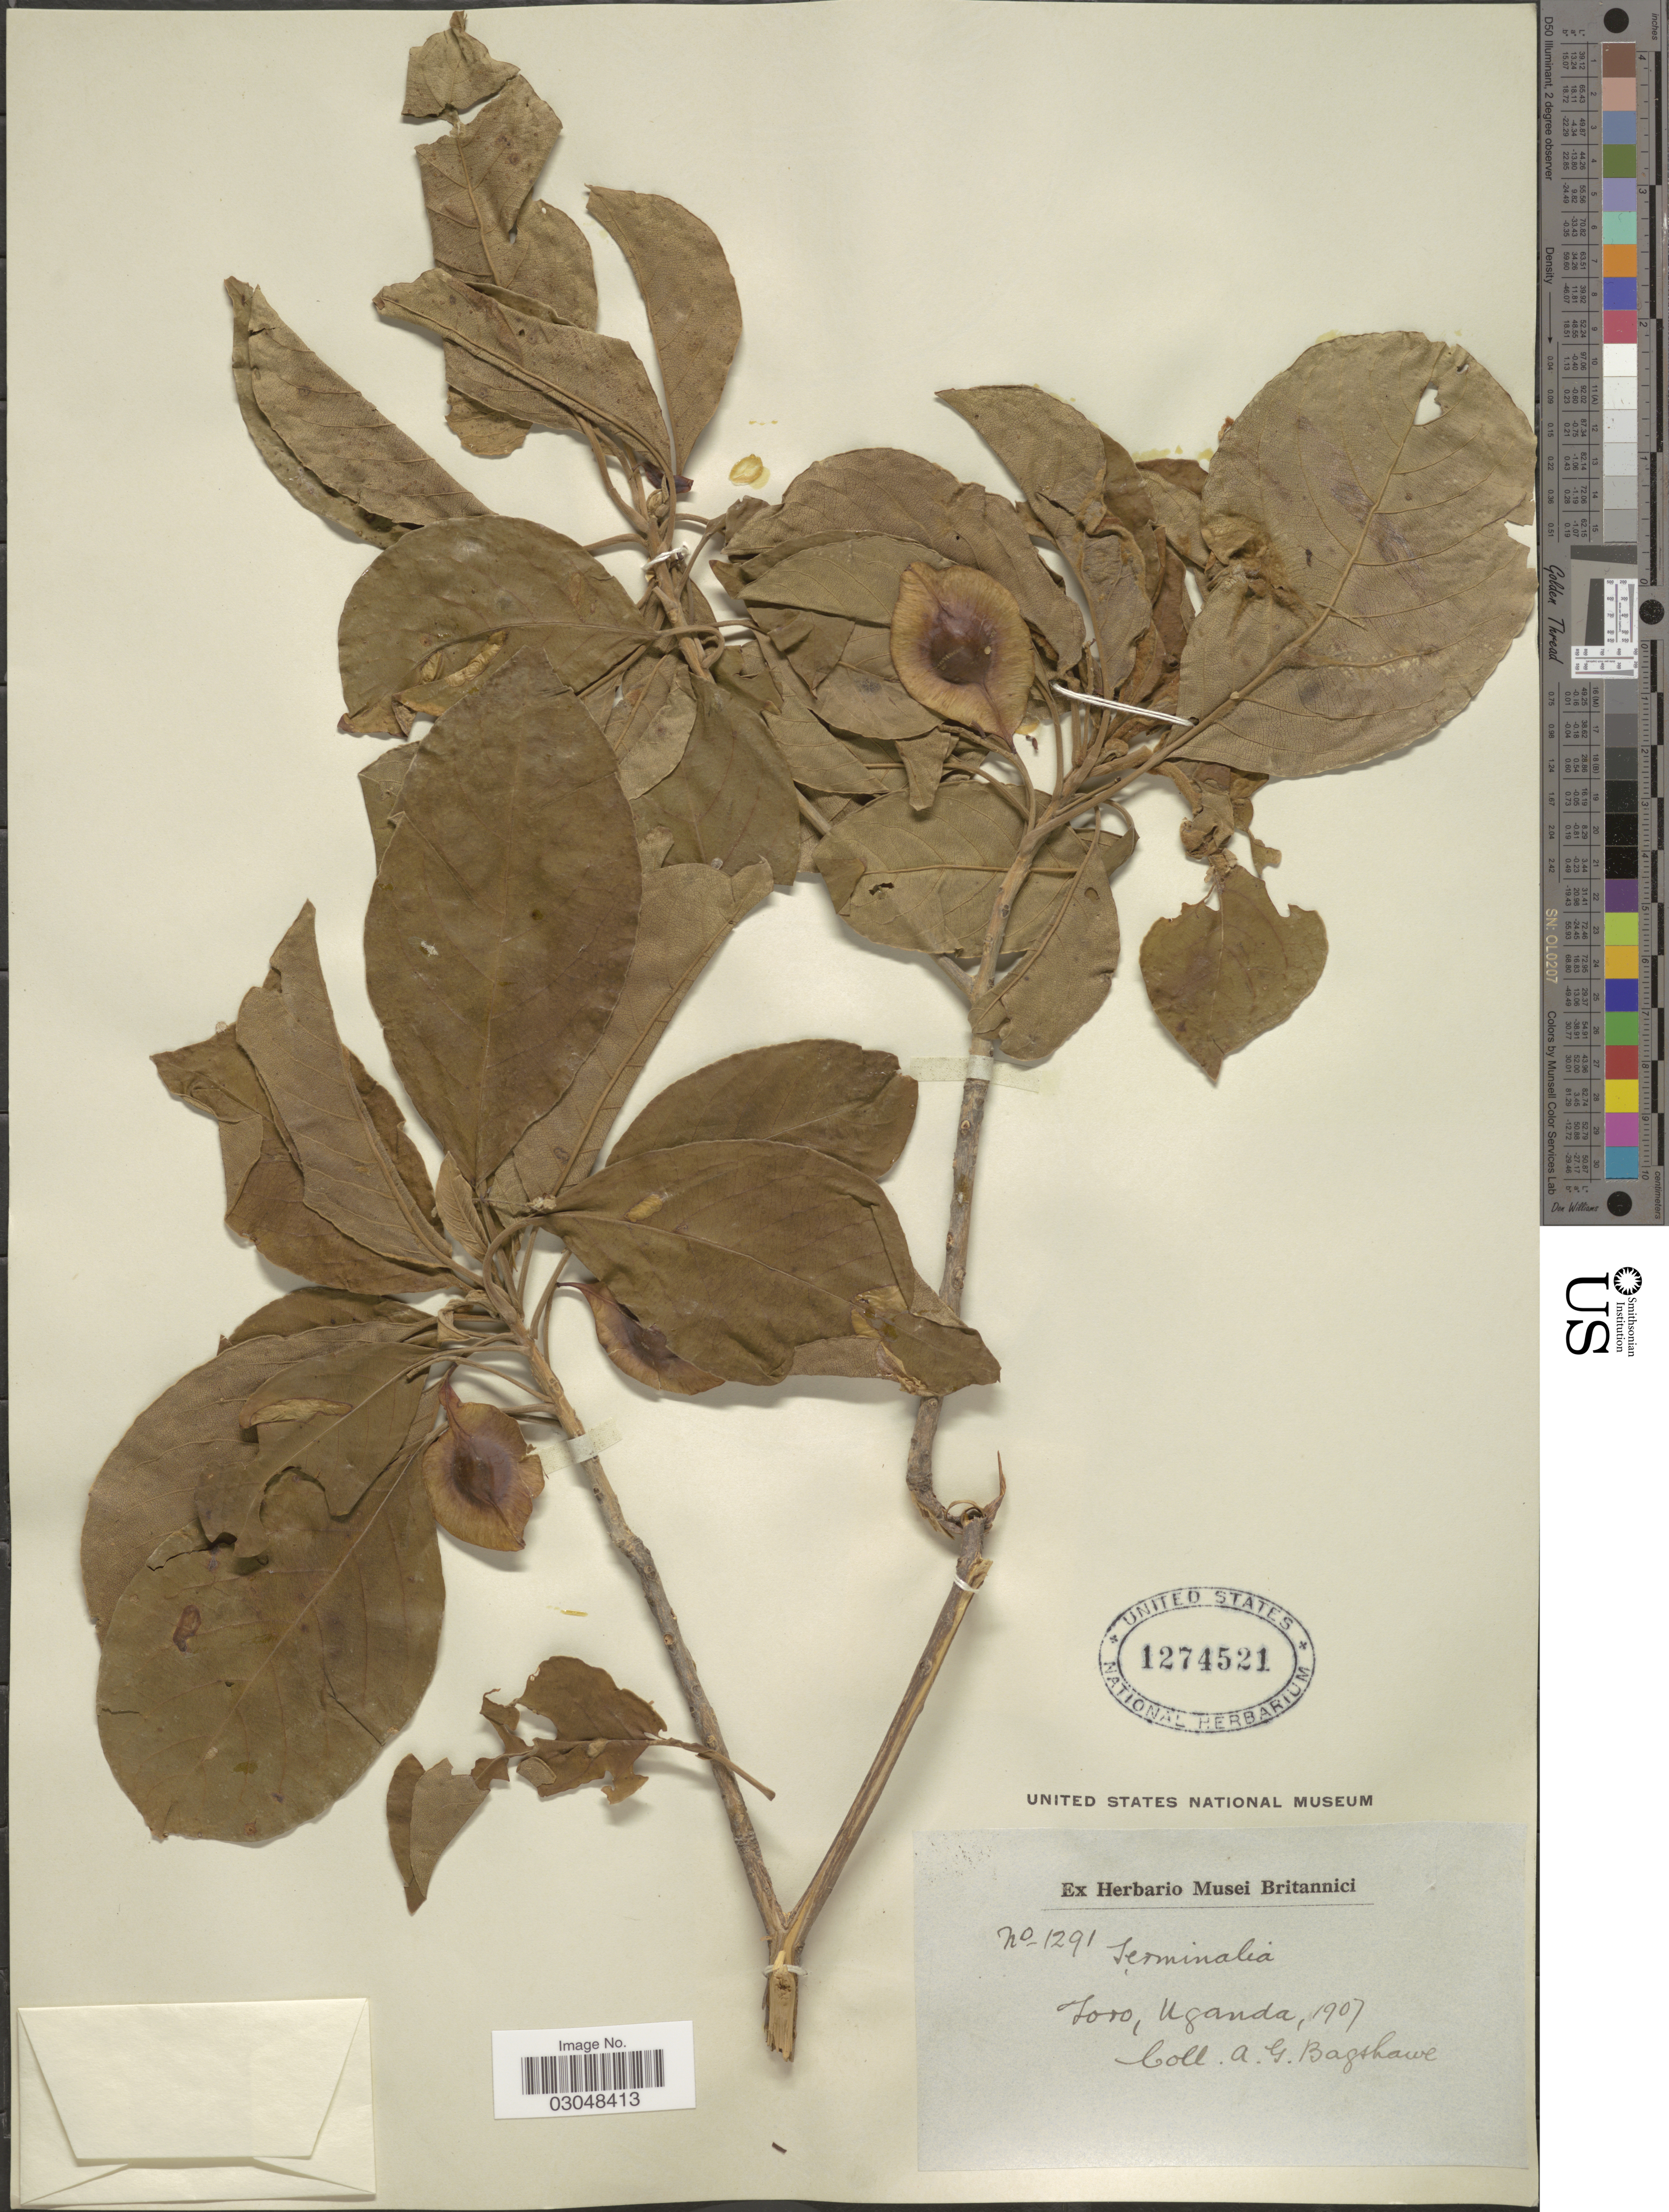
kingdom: Plantae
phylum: Tracheophyta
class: Magnoliopsida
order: Myrtales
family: Combretaceae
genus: Terminalia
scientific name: Terminalia sp.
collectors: A. Bagshawe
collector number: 1291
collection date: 1907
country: Uganda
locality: Toro.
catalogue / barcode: US 1274521